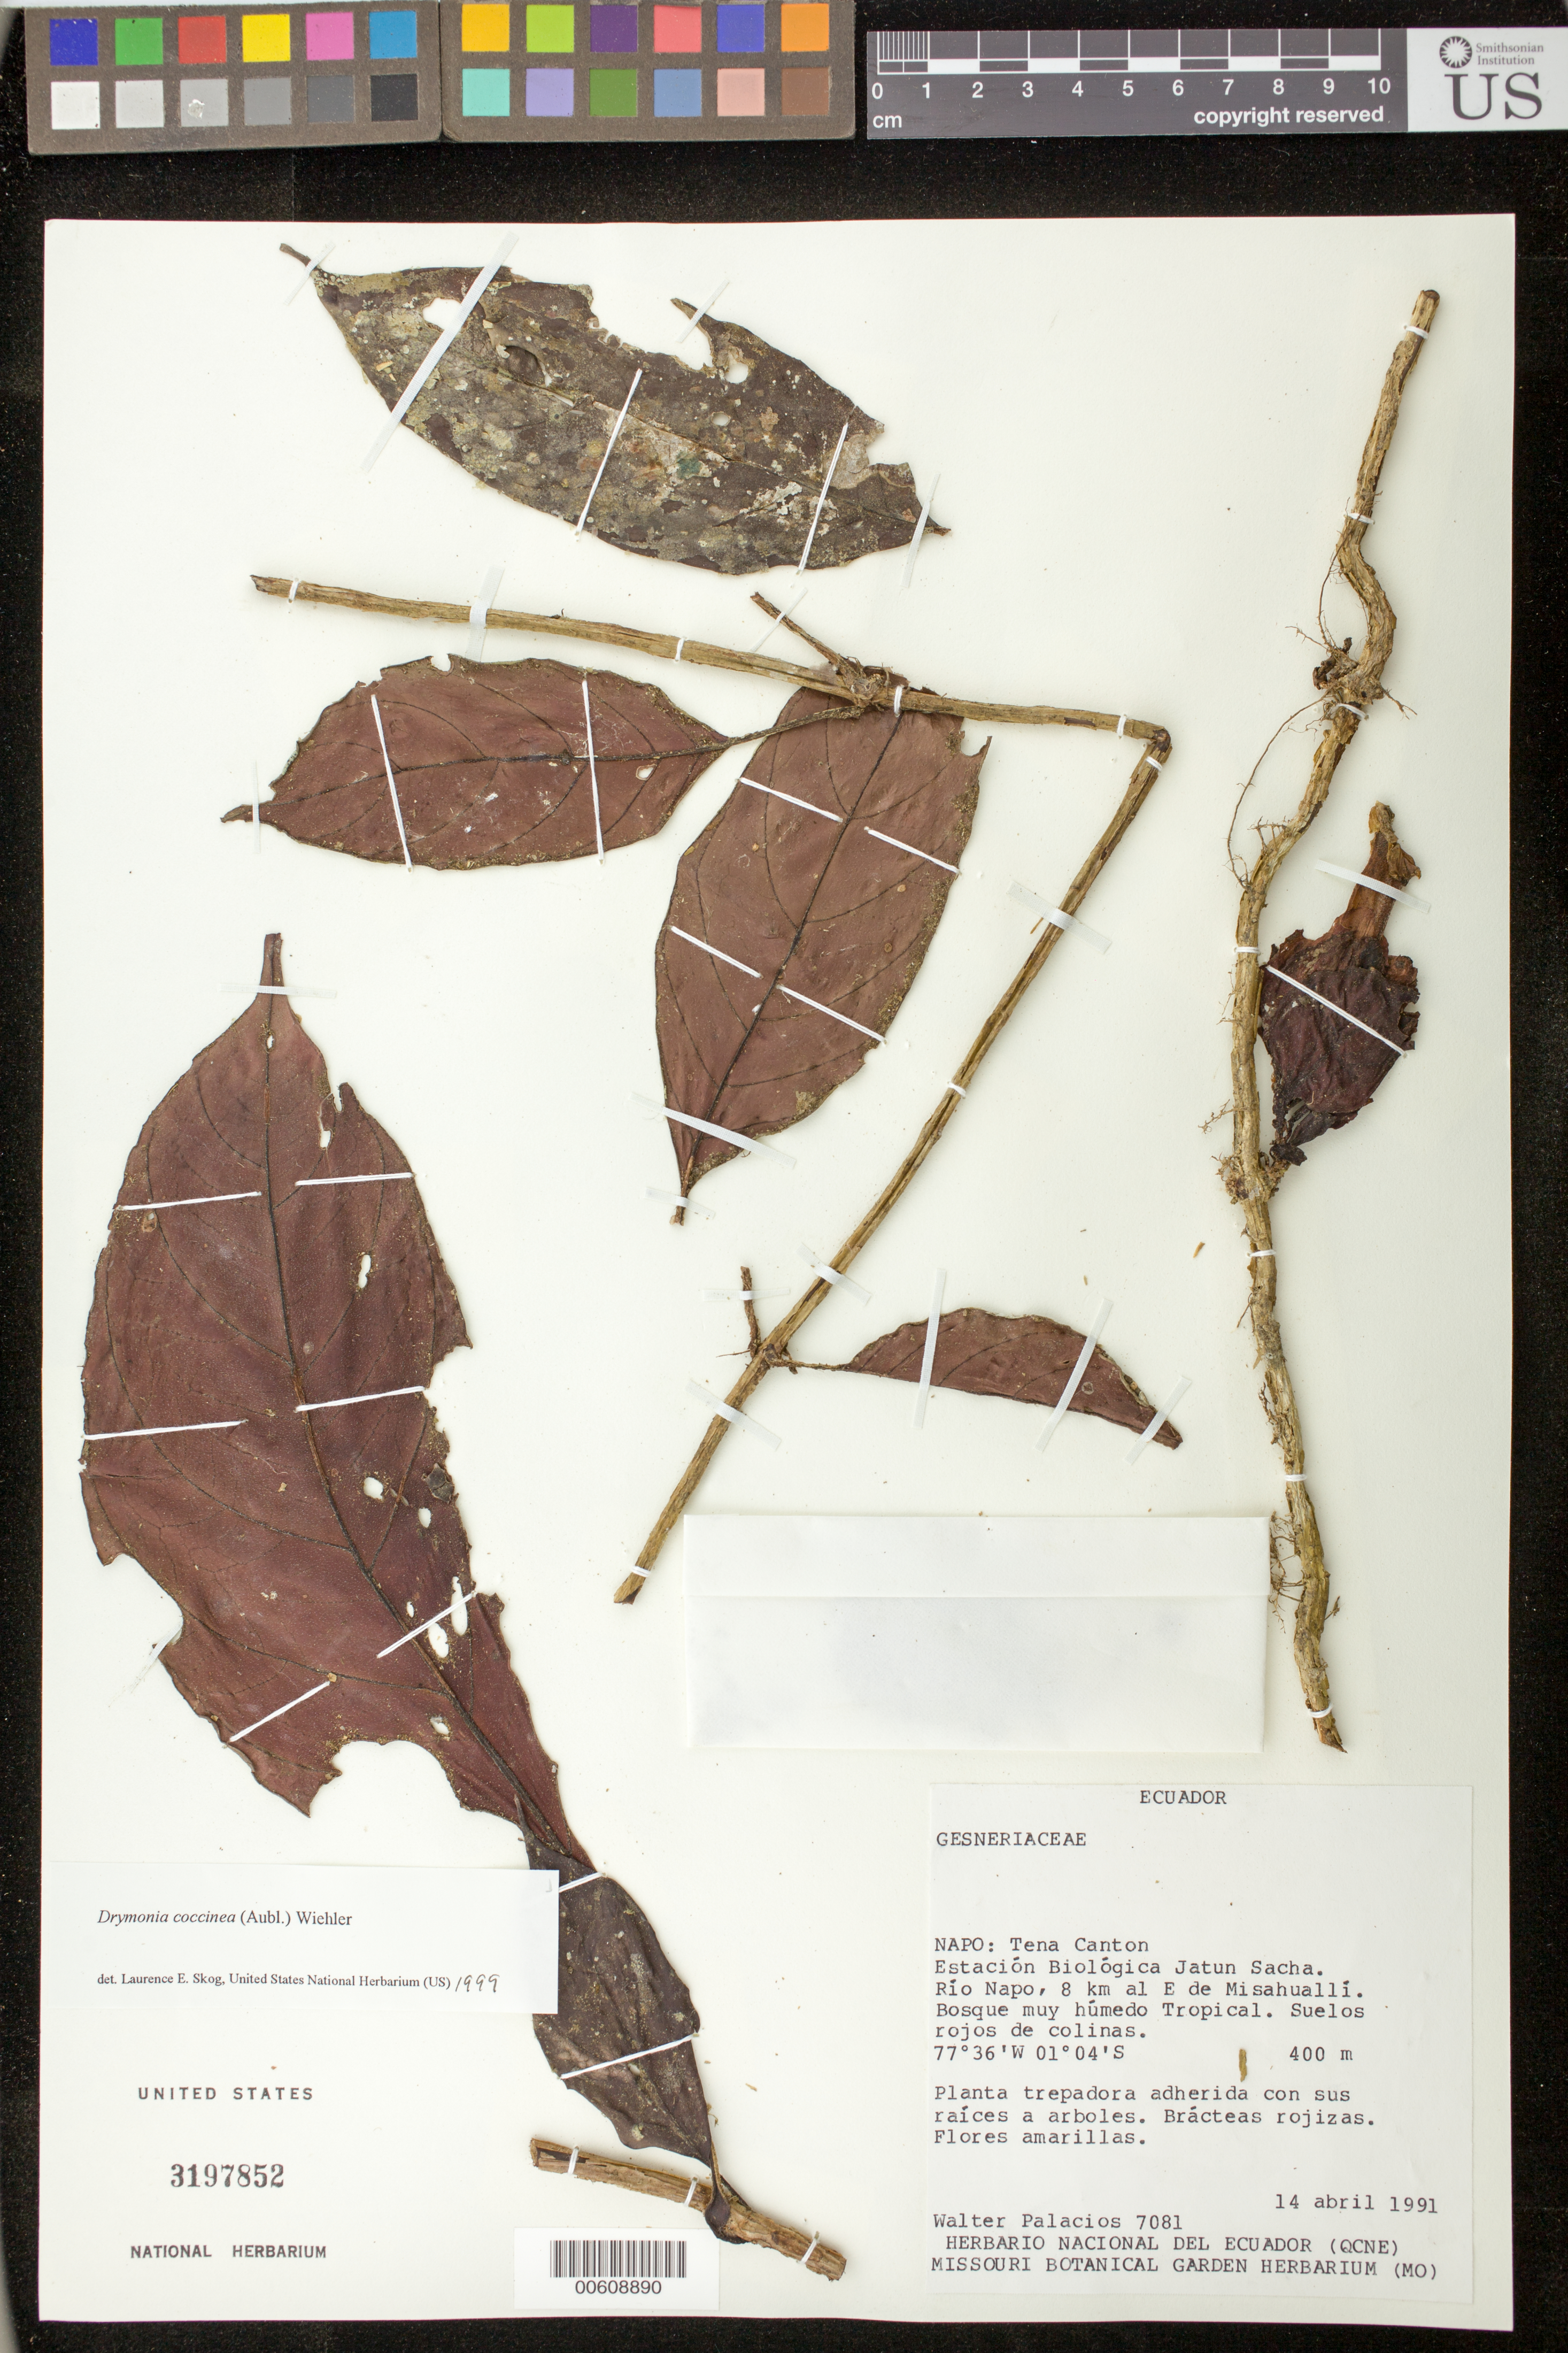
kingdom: Plantae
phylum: Tracheophyta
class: Magnoliopsida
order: Lamiales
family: Gesneriaceae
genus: Drymonia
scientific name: Drymonia coccinea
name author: (Aubl.) Wiehler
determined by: Skog, Laurence E.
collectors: W. Palacios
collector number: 7081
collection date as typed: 14 Apr 1991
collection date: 1991-04-14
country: Ecuador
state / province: Napo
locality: Estación Biológica Jatun Sacha, Río Napo, 8 km al E de Misahuallí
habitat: Bosque muy húmedo tropical, suelos rojos de colinas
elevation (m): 400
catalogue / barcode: US 3197852